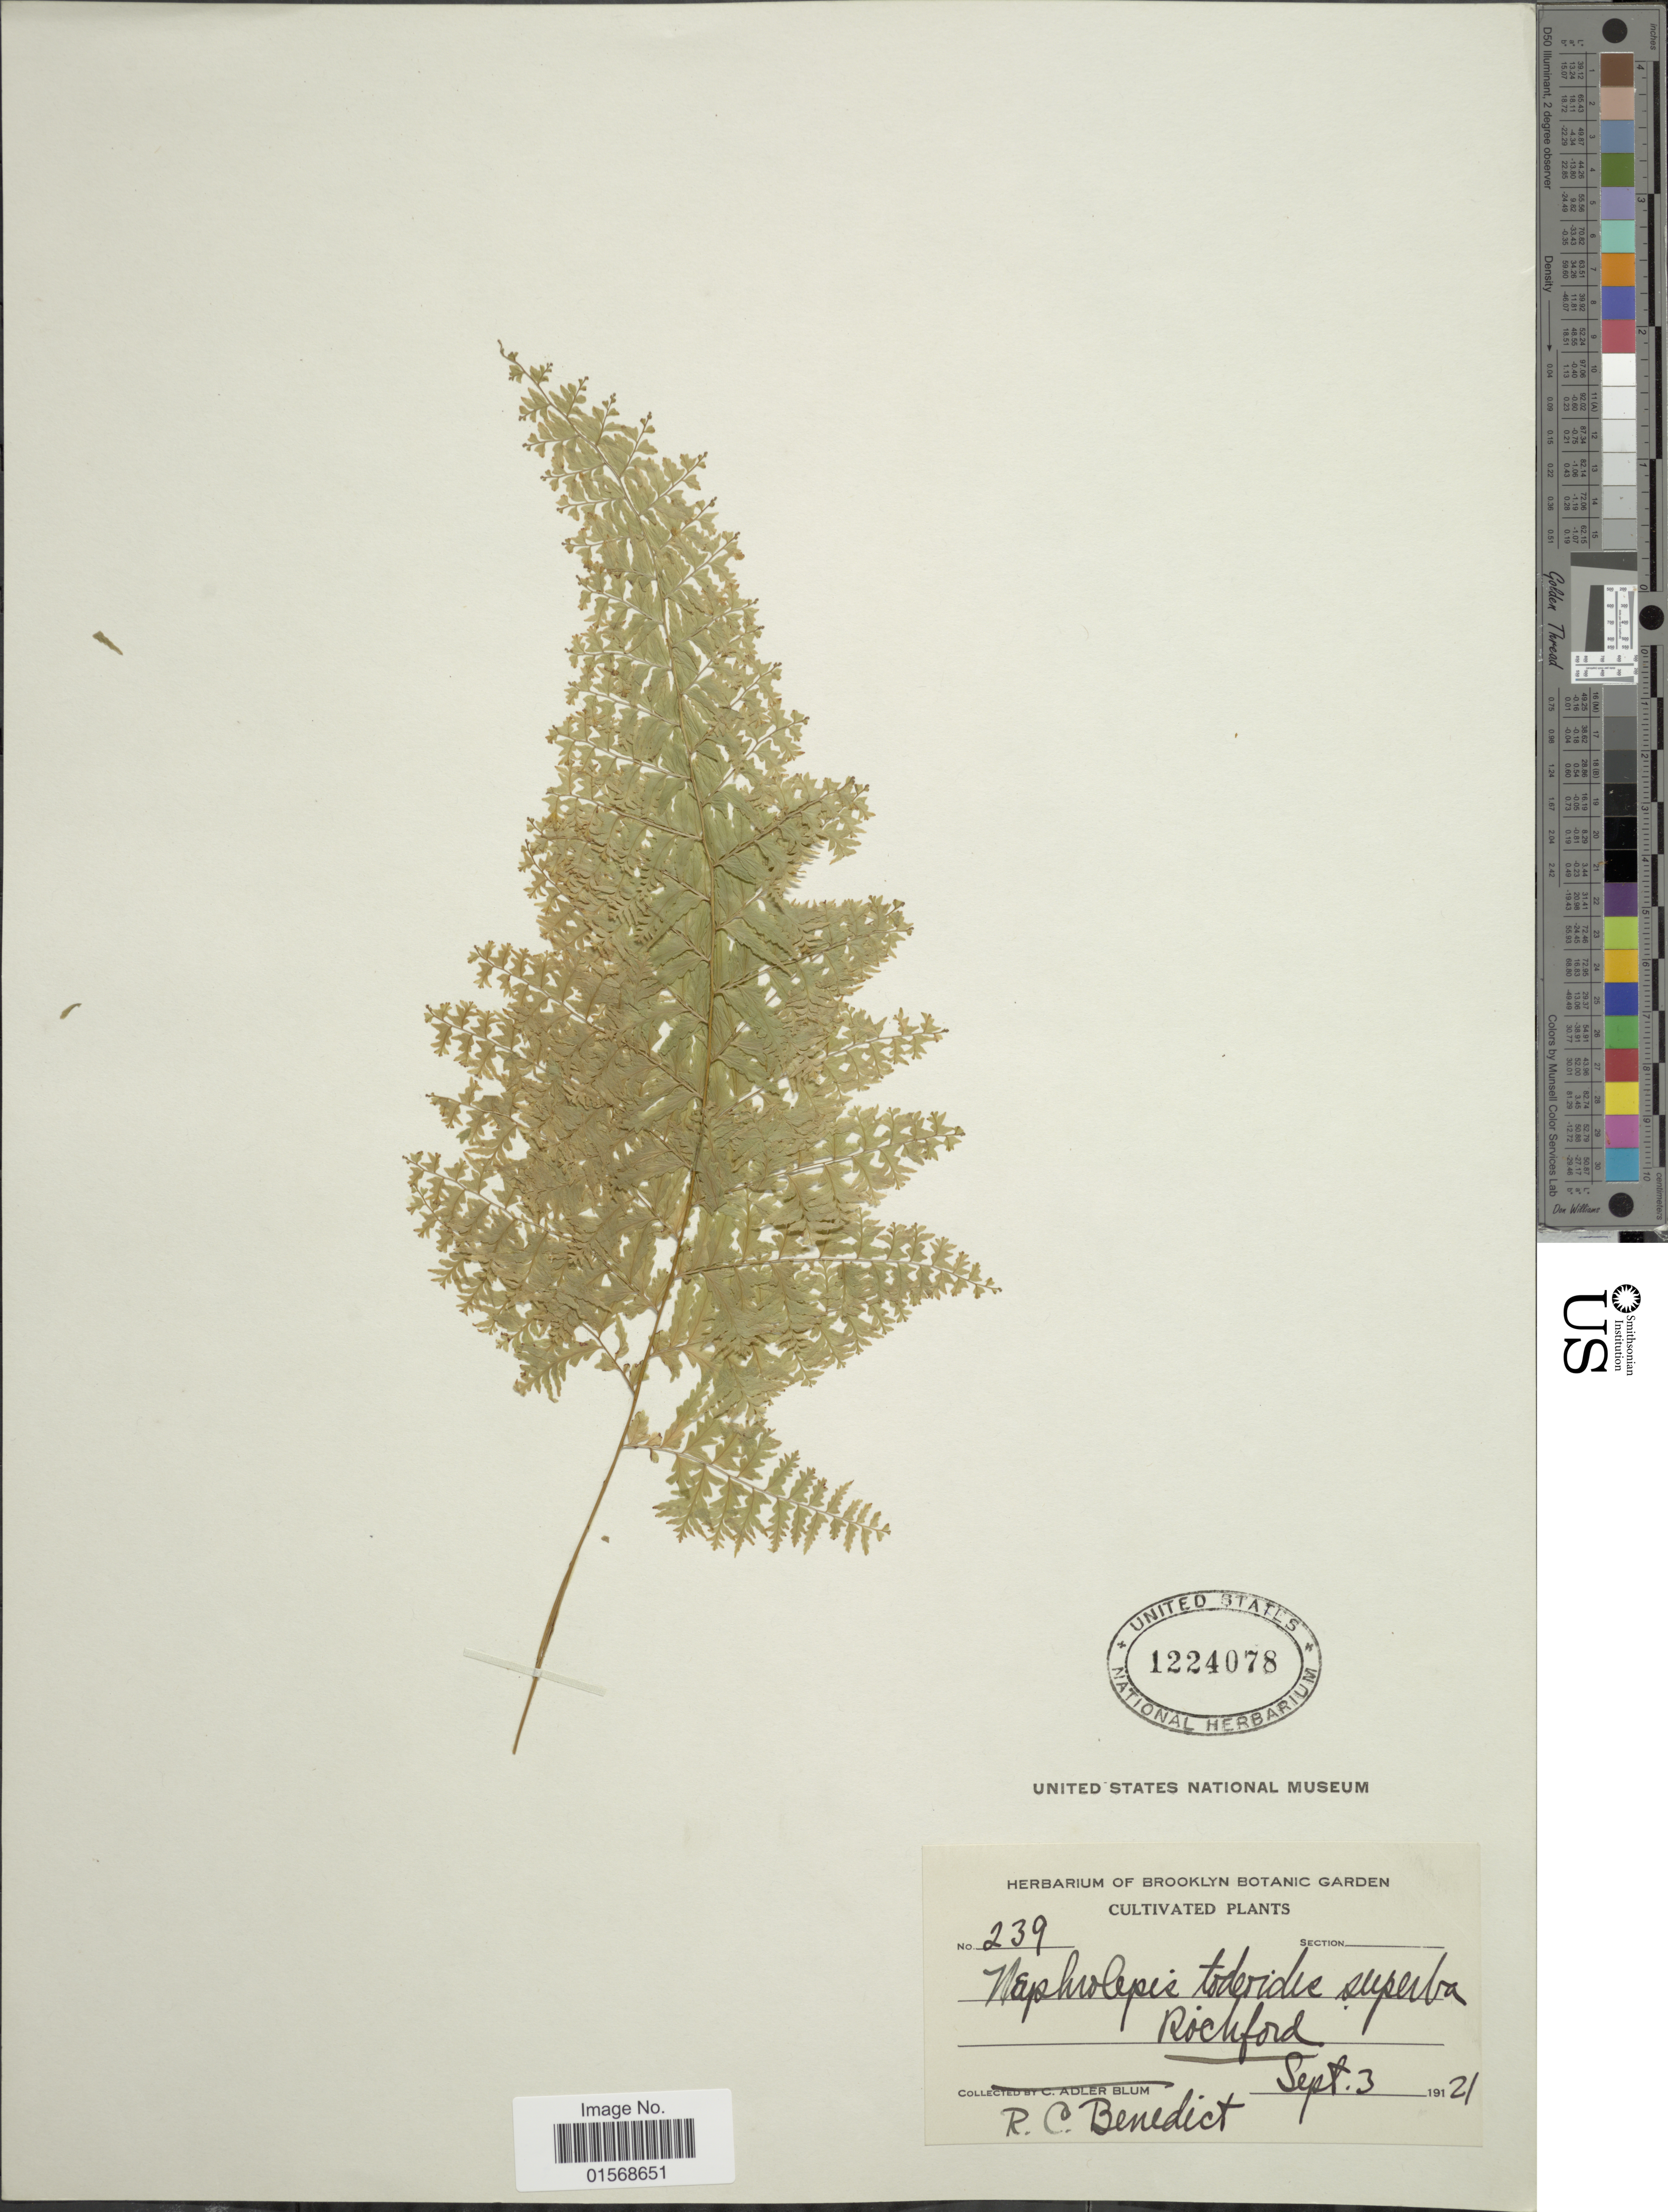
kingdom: Plantae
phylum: Tracheophyta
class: Polypodiopsida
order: Polypodiales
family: Nephrolepidaceae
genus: Nephrolepis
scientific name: Nephrolepis 'Todeoides'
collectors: R. C. Benedict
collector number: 239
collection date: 1921-09-03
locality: Rockford. [unsure placement]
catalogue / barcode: US 1224078